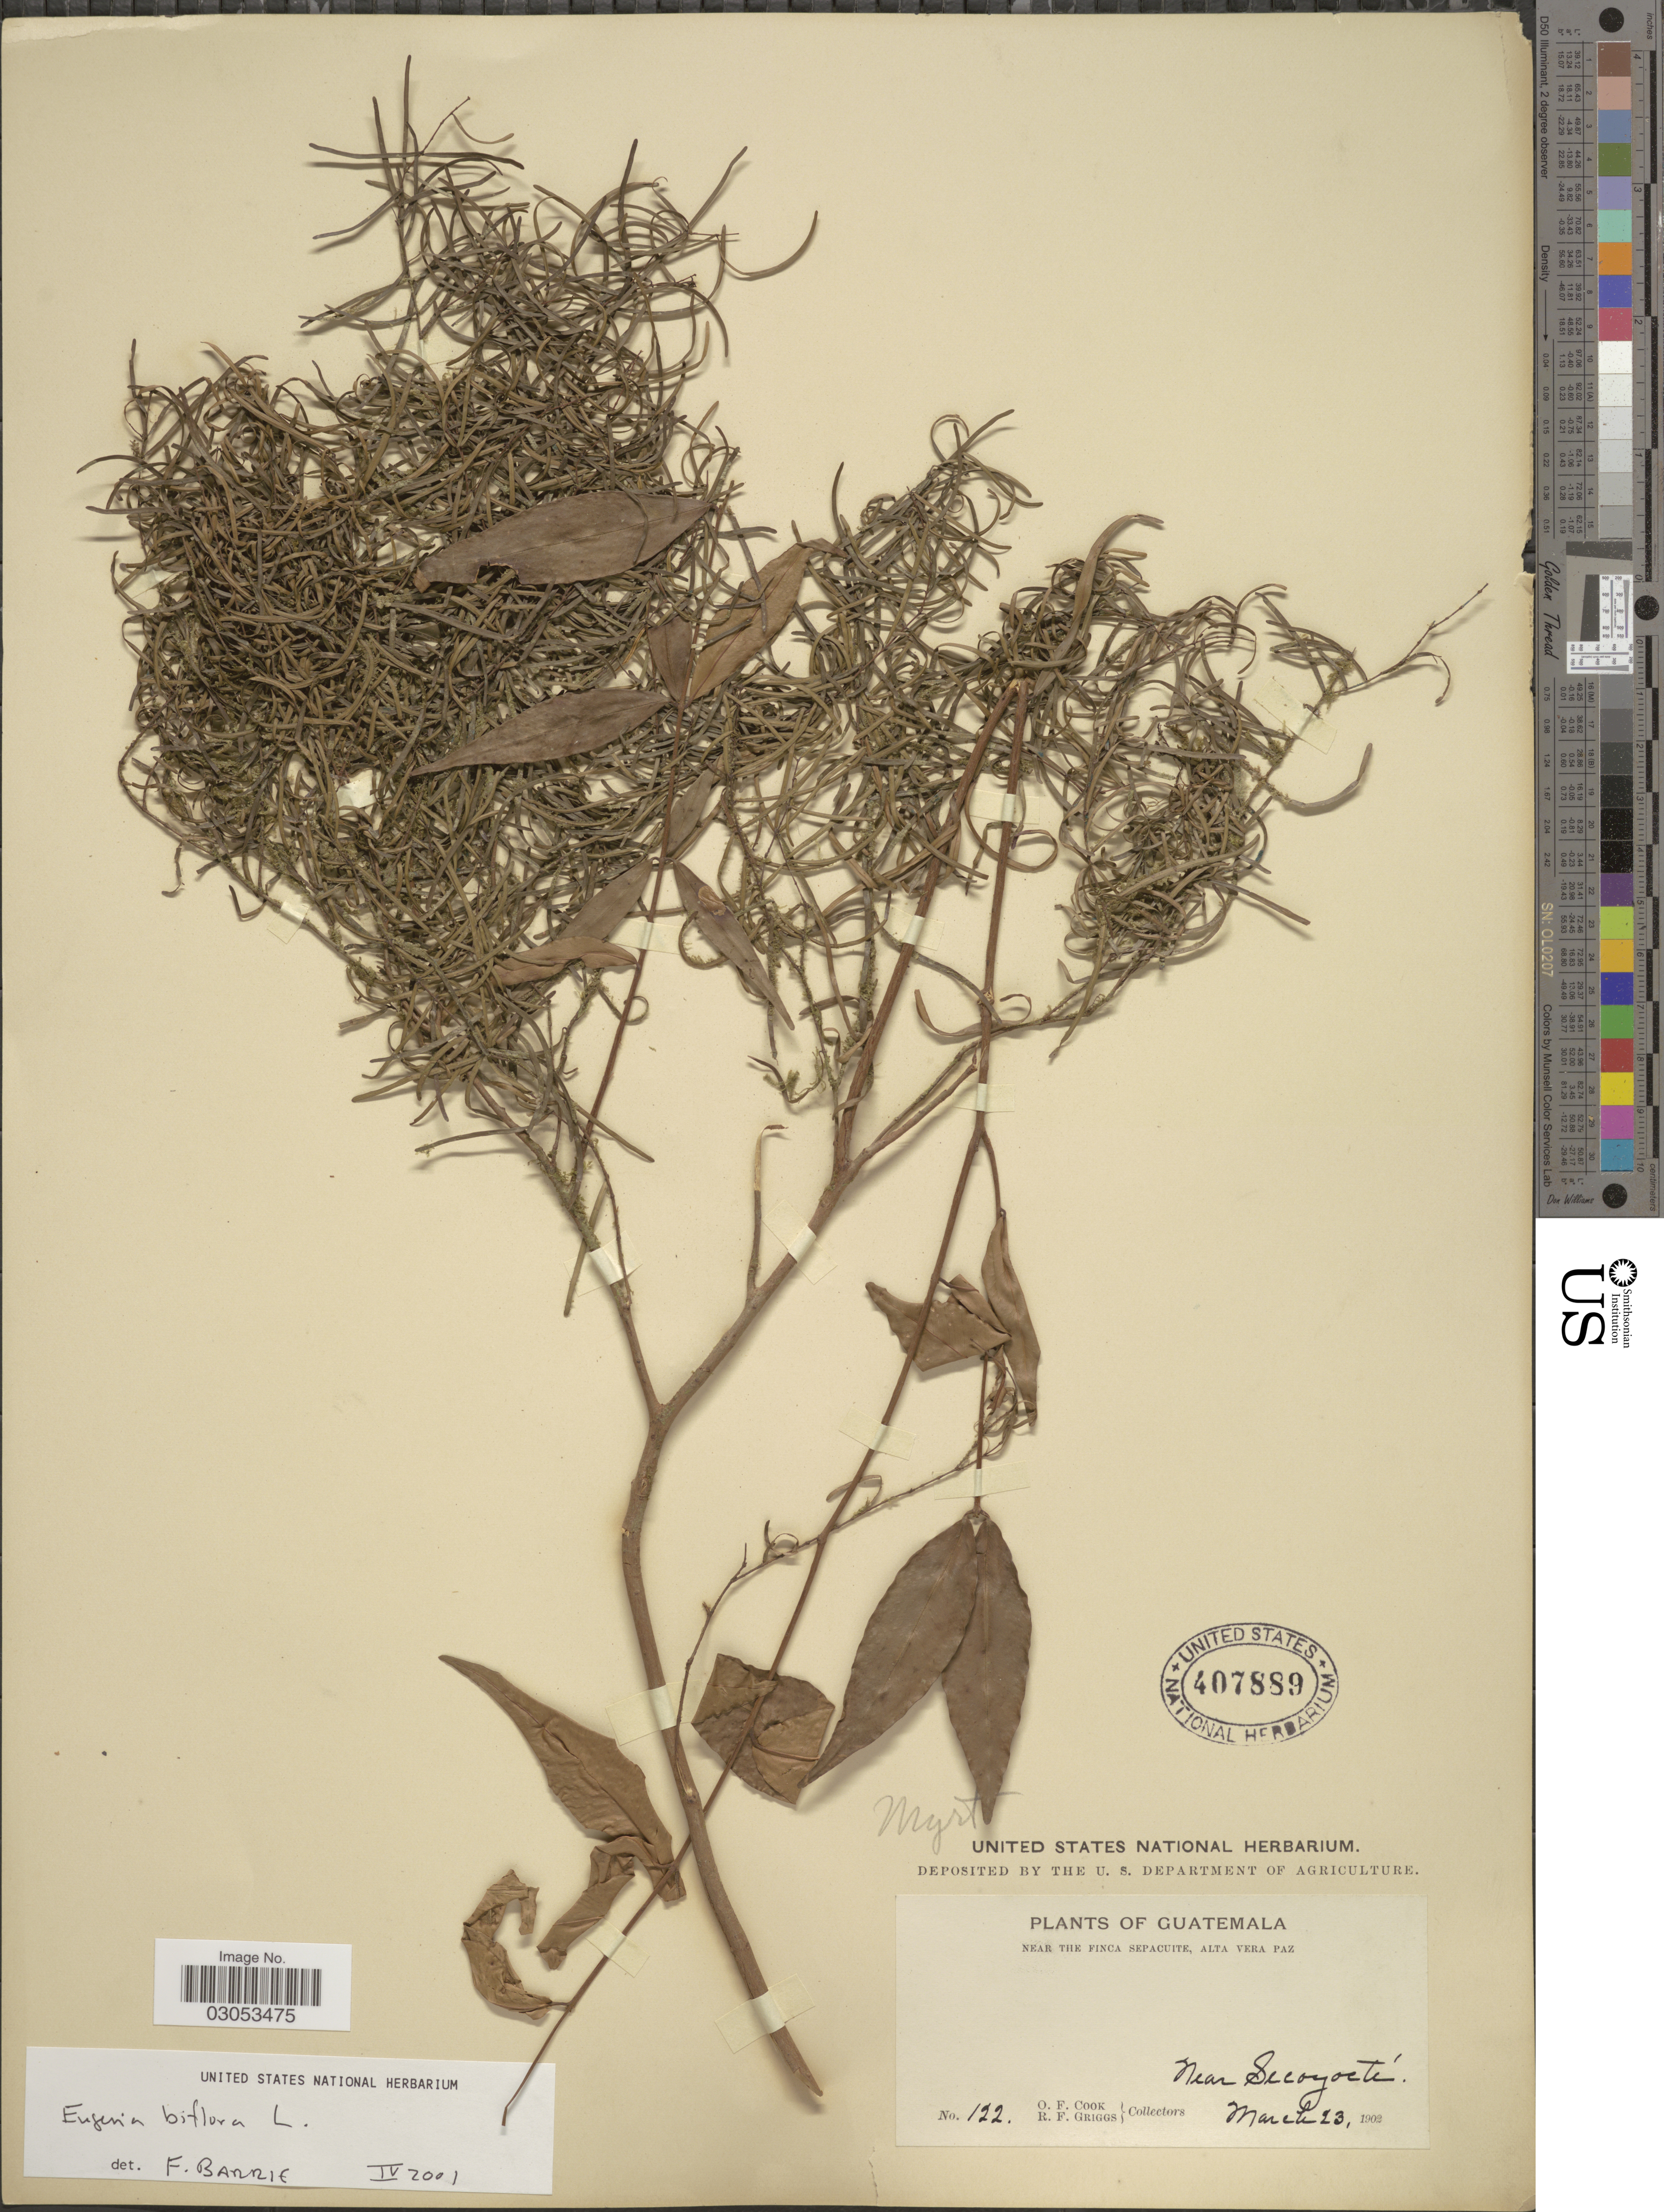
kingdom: Plantae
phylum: Tracheophyta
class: Magnoliopsida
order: Myrtales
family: Myrtaceae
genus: Eugenia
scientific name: Eugenia biflora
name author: (L.) DC.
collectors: O. F. Cook & R. F. Griggs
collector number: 122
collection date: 1902-03-23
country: Guatemala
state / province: Alta Verapaz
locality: Near the Finca Sepacuite, Alta Vera Paz. Near Secoyocté.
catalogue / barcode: US 407889